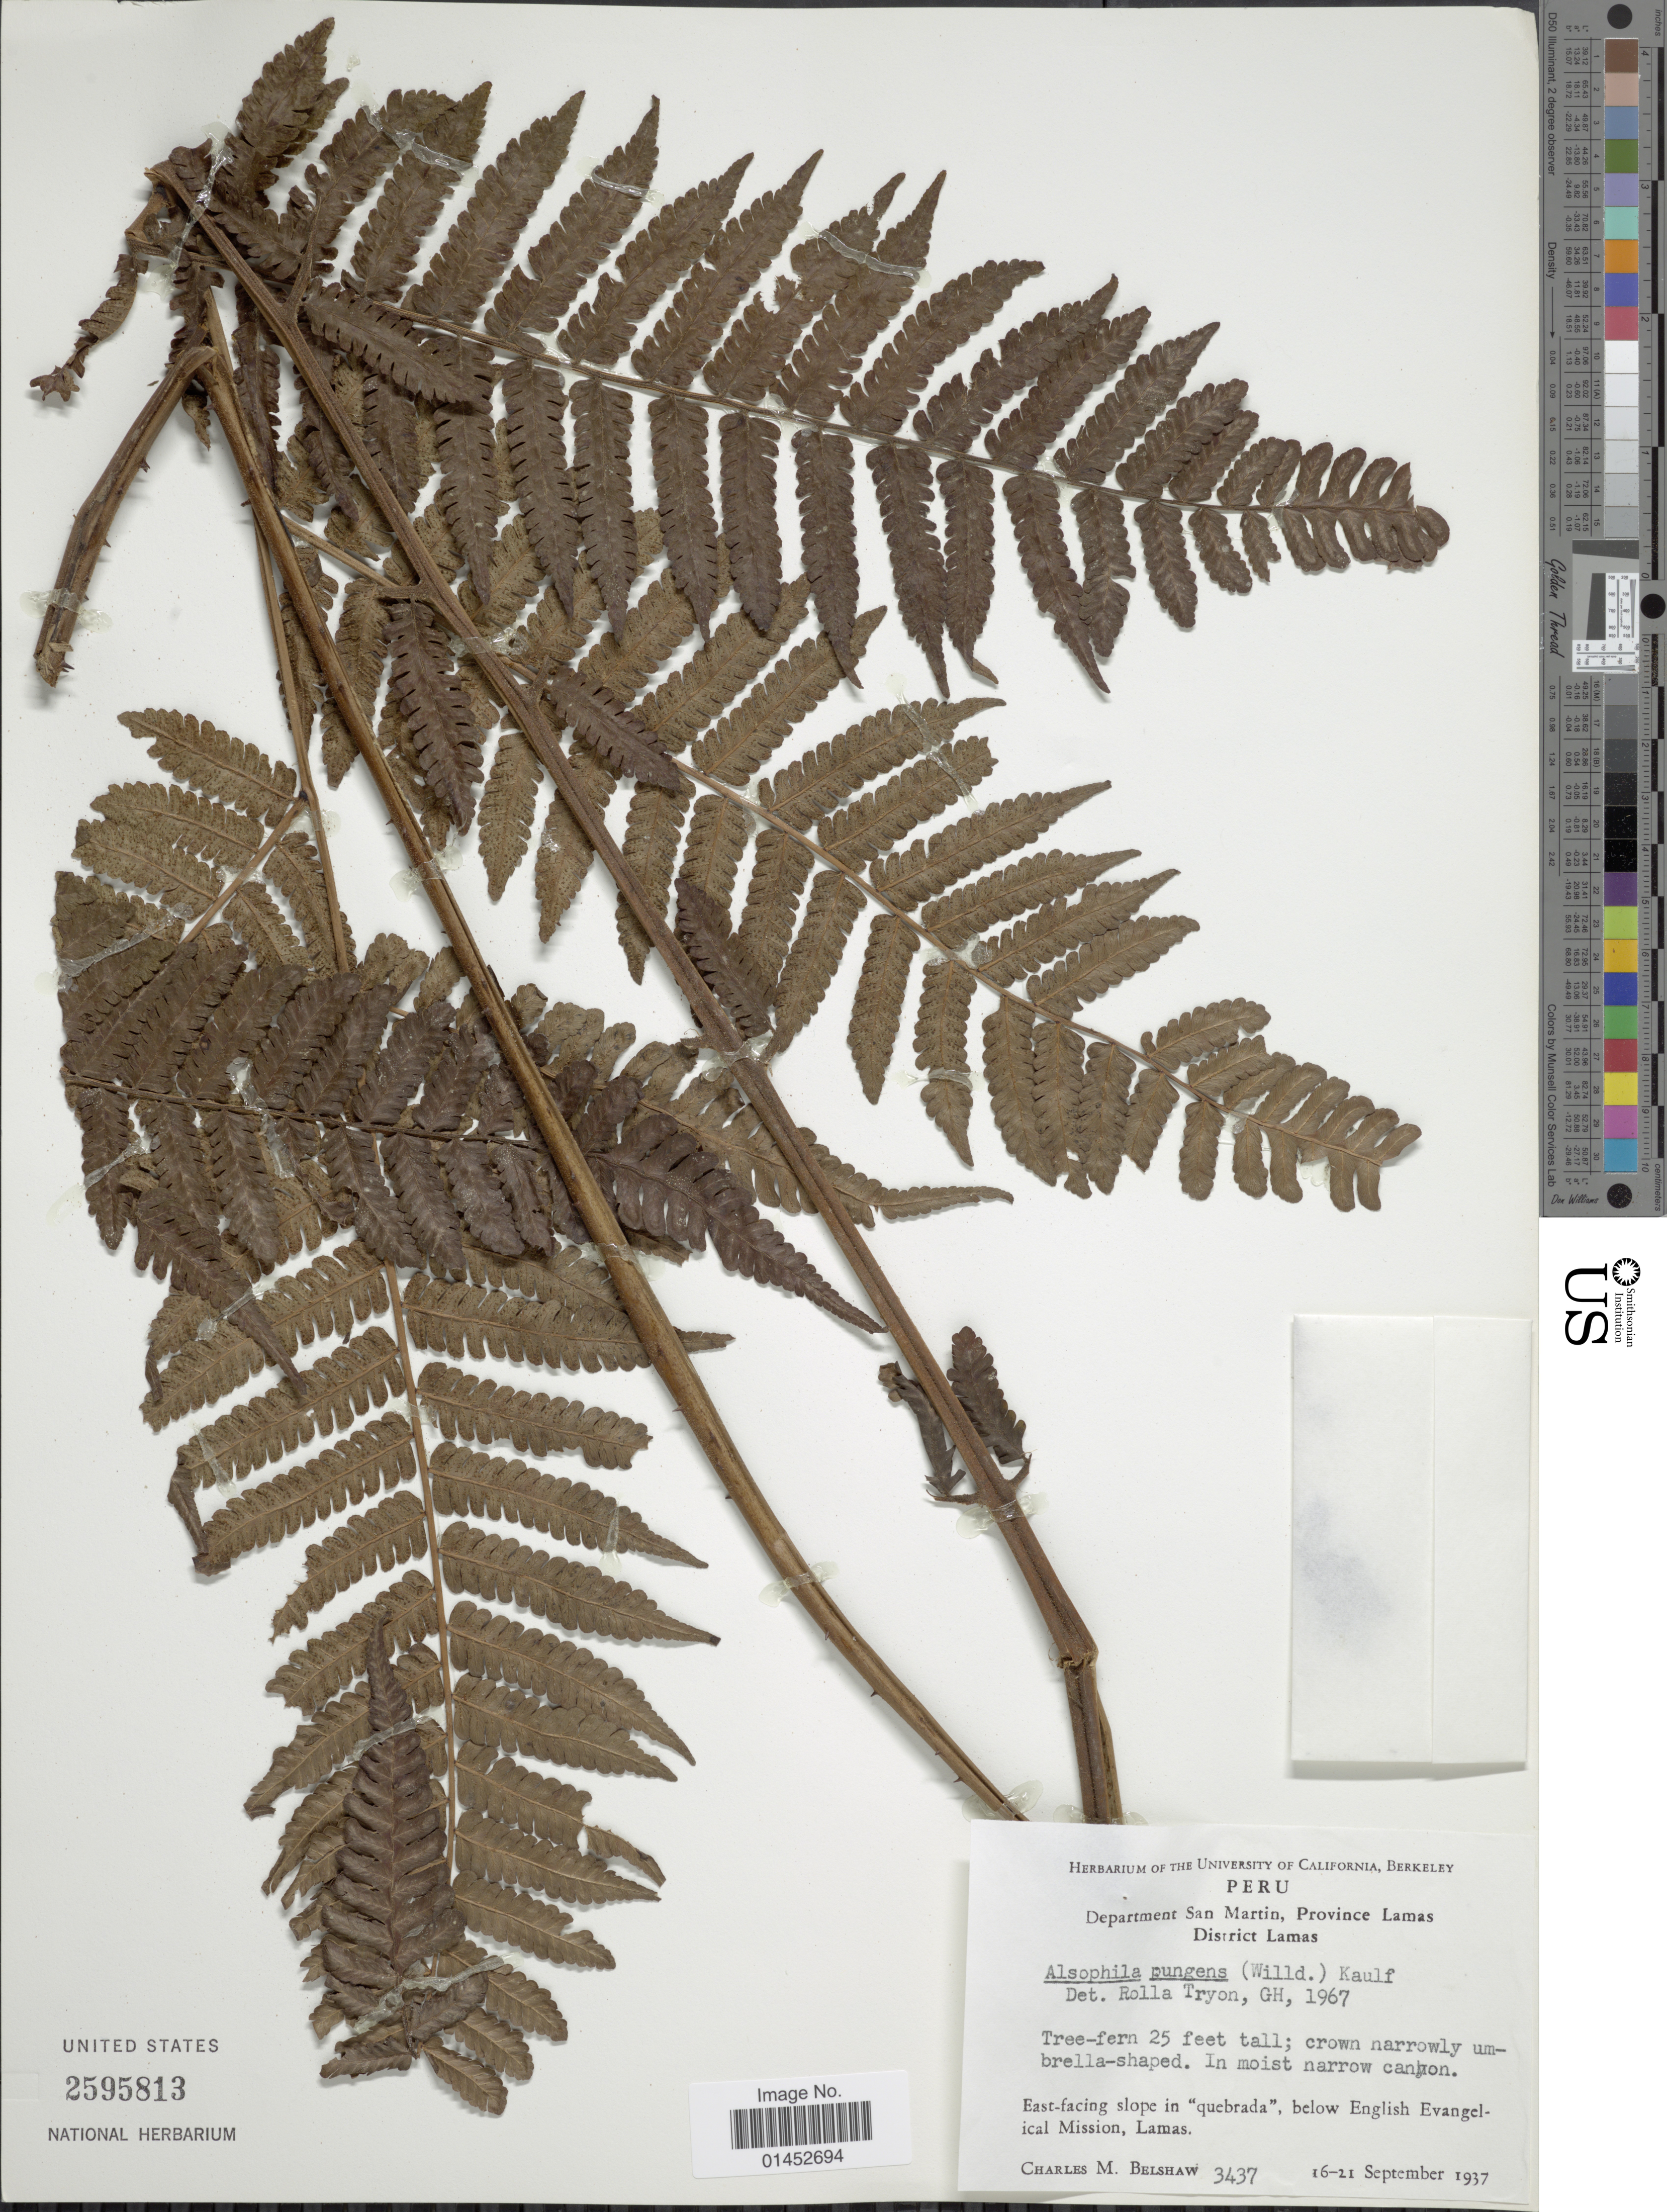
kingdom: Plantae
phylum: Tracheophyta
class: Polypodiopsida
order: Cyatheales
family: Cyatheaceae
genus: Cyathea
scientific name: Cyathea pungens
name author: (Willd.) Domin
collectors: C. Shaw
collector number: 3437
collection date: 1937-09-16/1937-09-21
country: Peru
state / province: San Martín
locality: Department San Martin, Province Lamas, District Lamas, East-facing slope in 'quebrada', below English Evangelical Mission, Lamas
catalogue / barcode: US 2595813